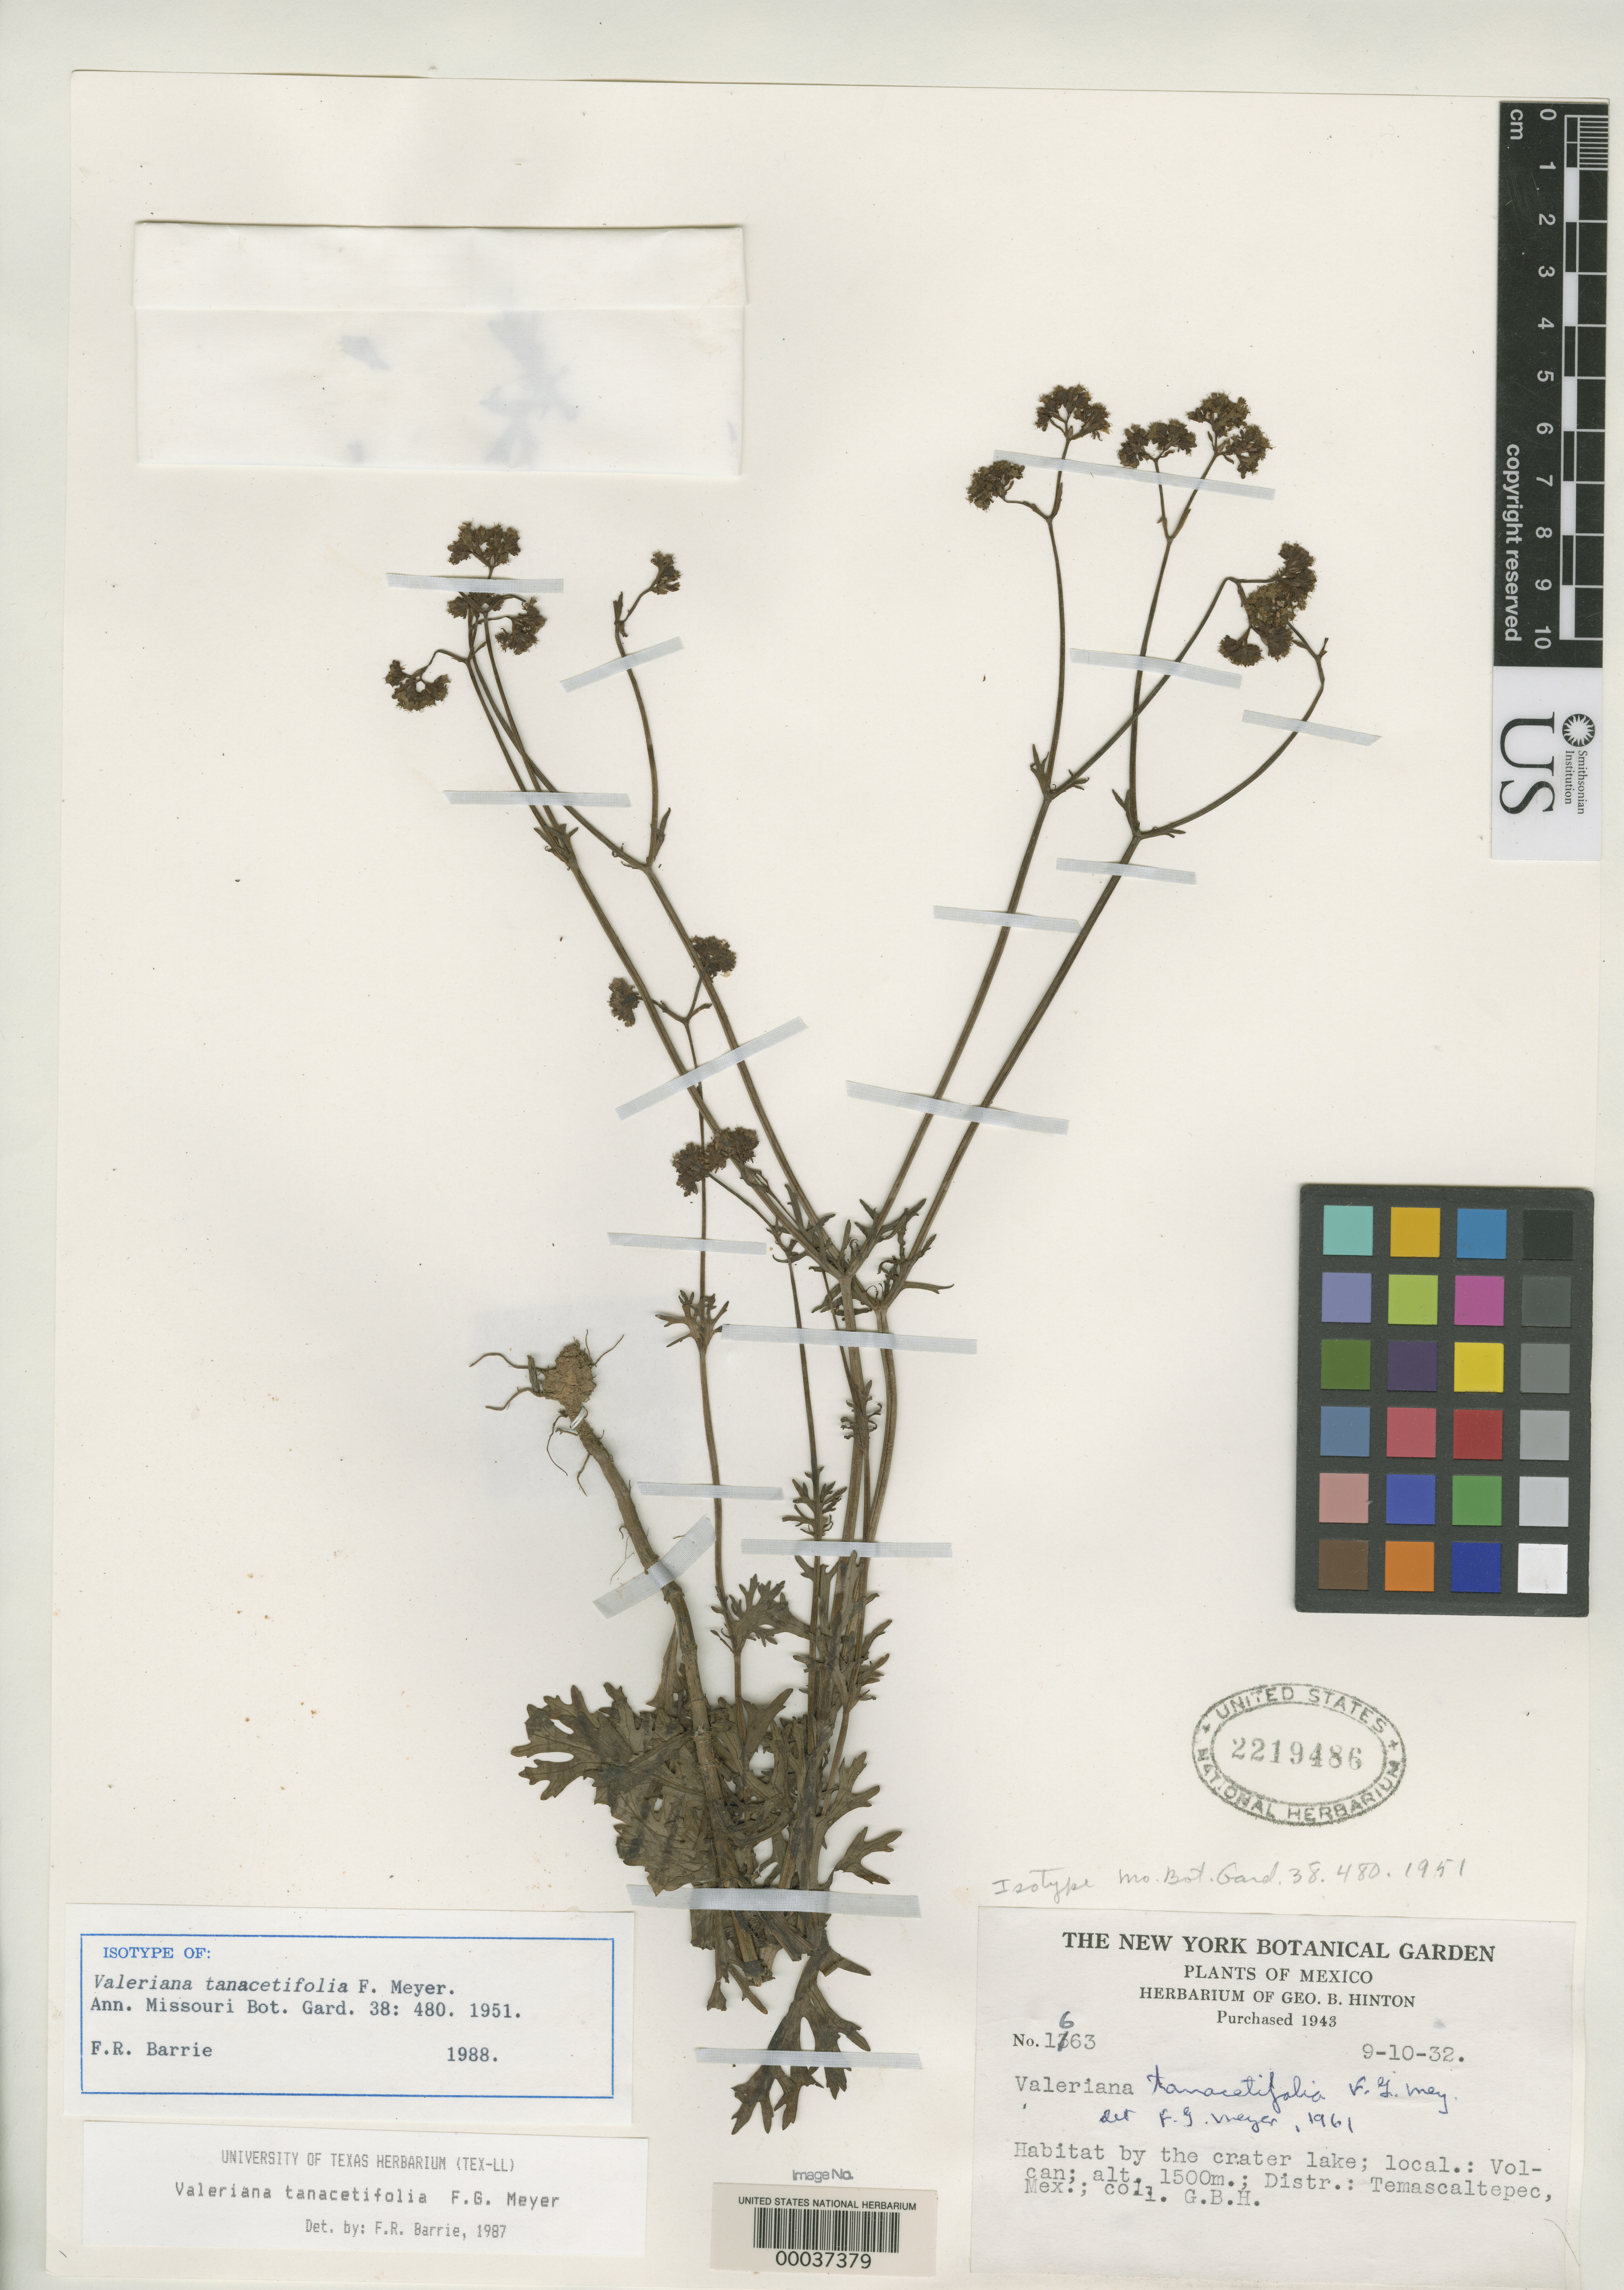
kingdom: Plantae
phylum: Tracheophyta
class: Magnoliopsida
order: Dipsacales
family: Caprifoliaceae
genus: Valeriana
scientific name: Valeriana tanacetifolia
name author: F.G. Mey.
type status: Isotype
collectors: G. B. Hinton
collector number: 1663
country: Mexico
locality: E of Monserrat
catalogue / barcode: US 2219486